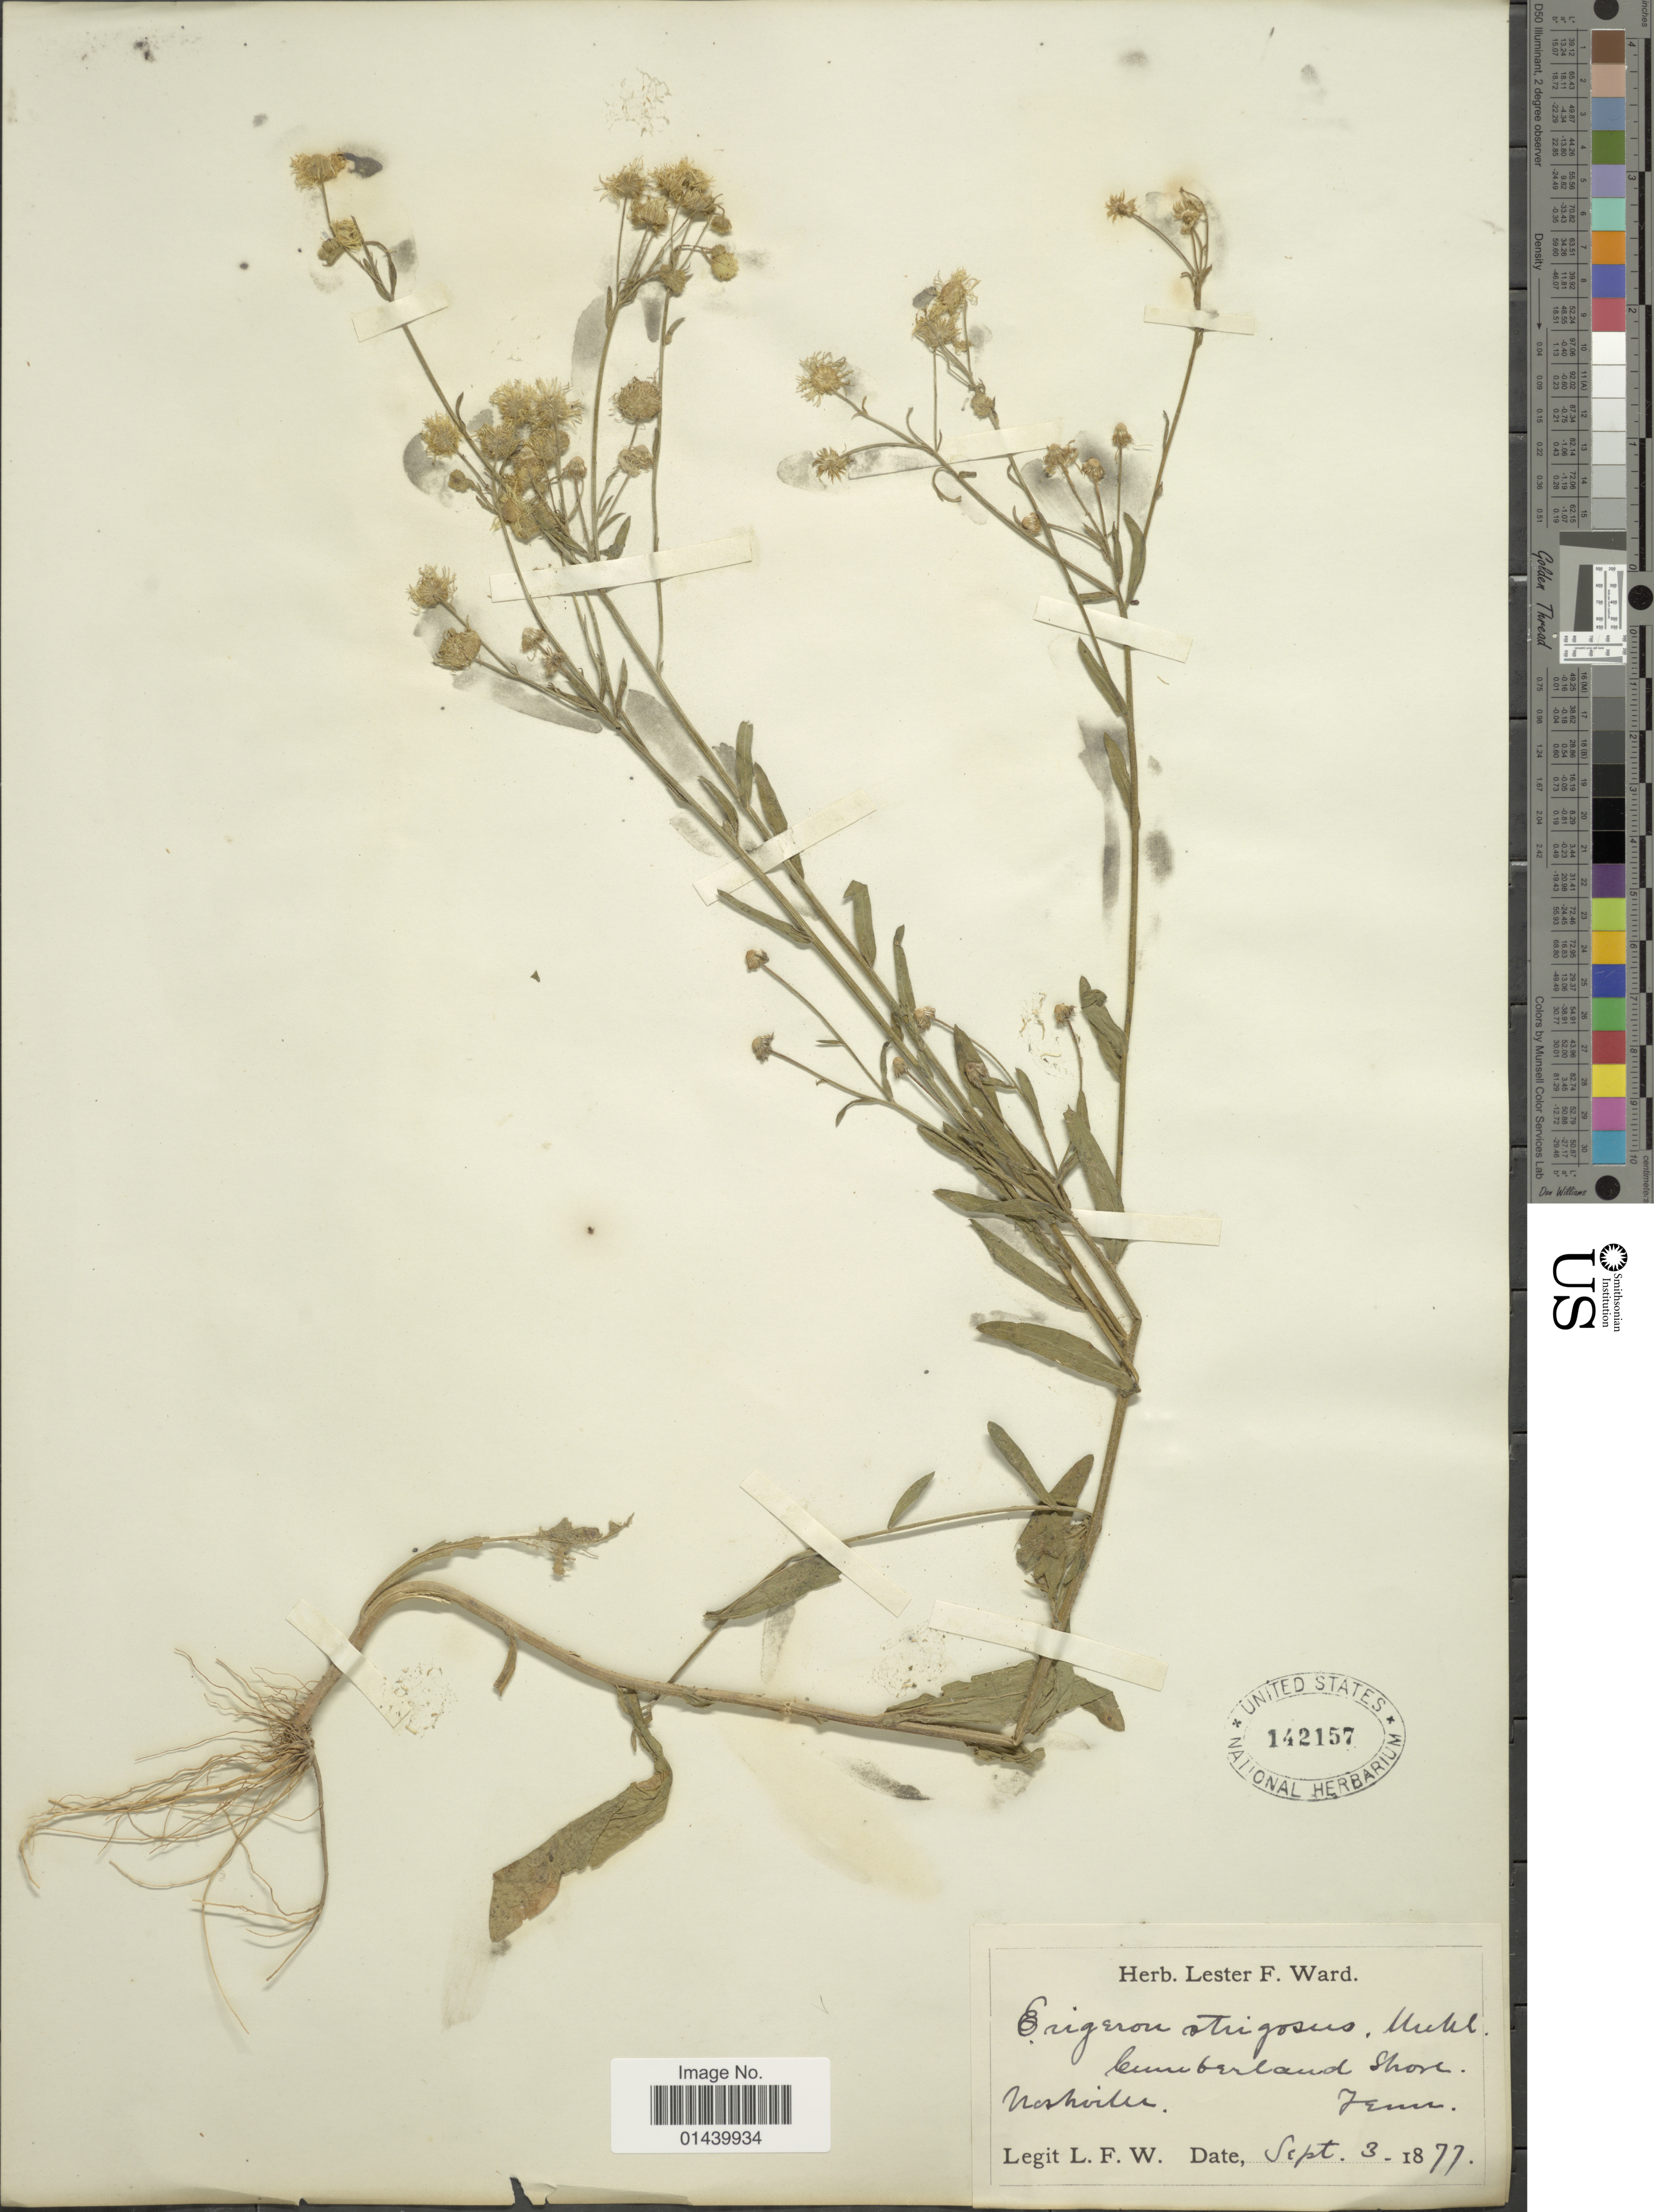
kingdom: Plantae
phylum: Tracheophyta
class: Magnoliopsida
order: Asterales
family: Asteraceae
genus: Erigeron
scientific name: Erigeron strigosus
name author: Muhl. ex Willd.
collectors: L. F. Ward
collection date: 1877-09-03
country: United States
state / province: Tennessee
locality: Cumberland Shore. Nashville. Tenn.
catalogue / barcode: US 142157